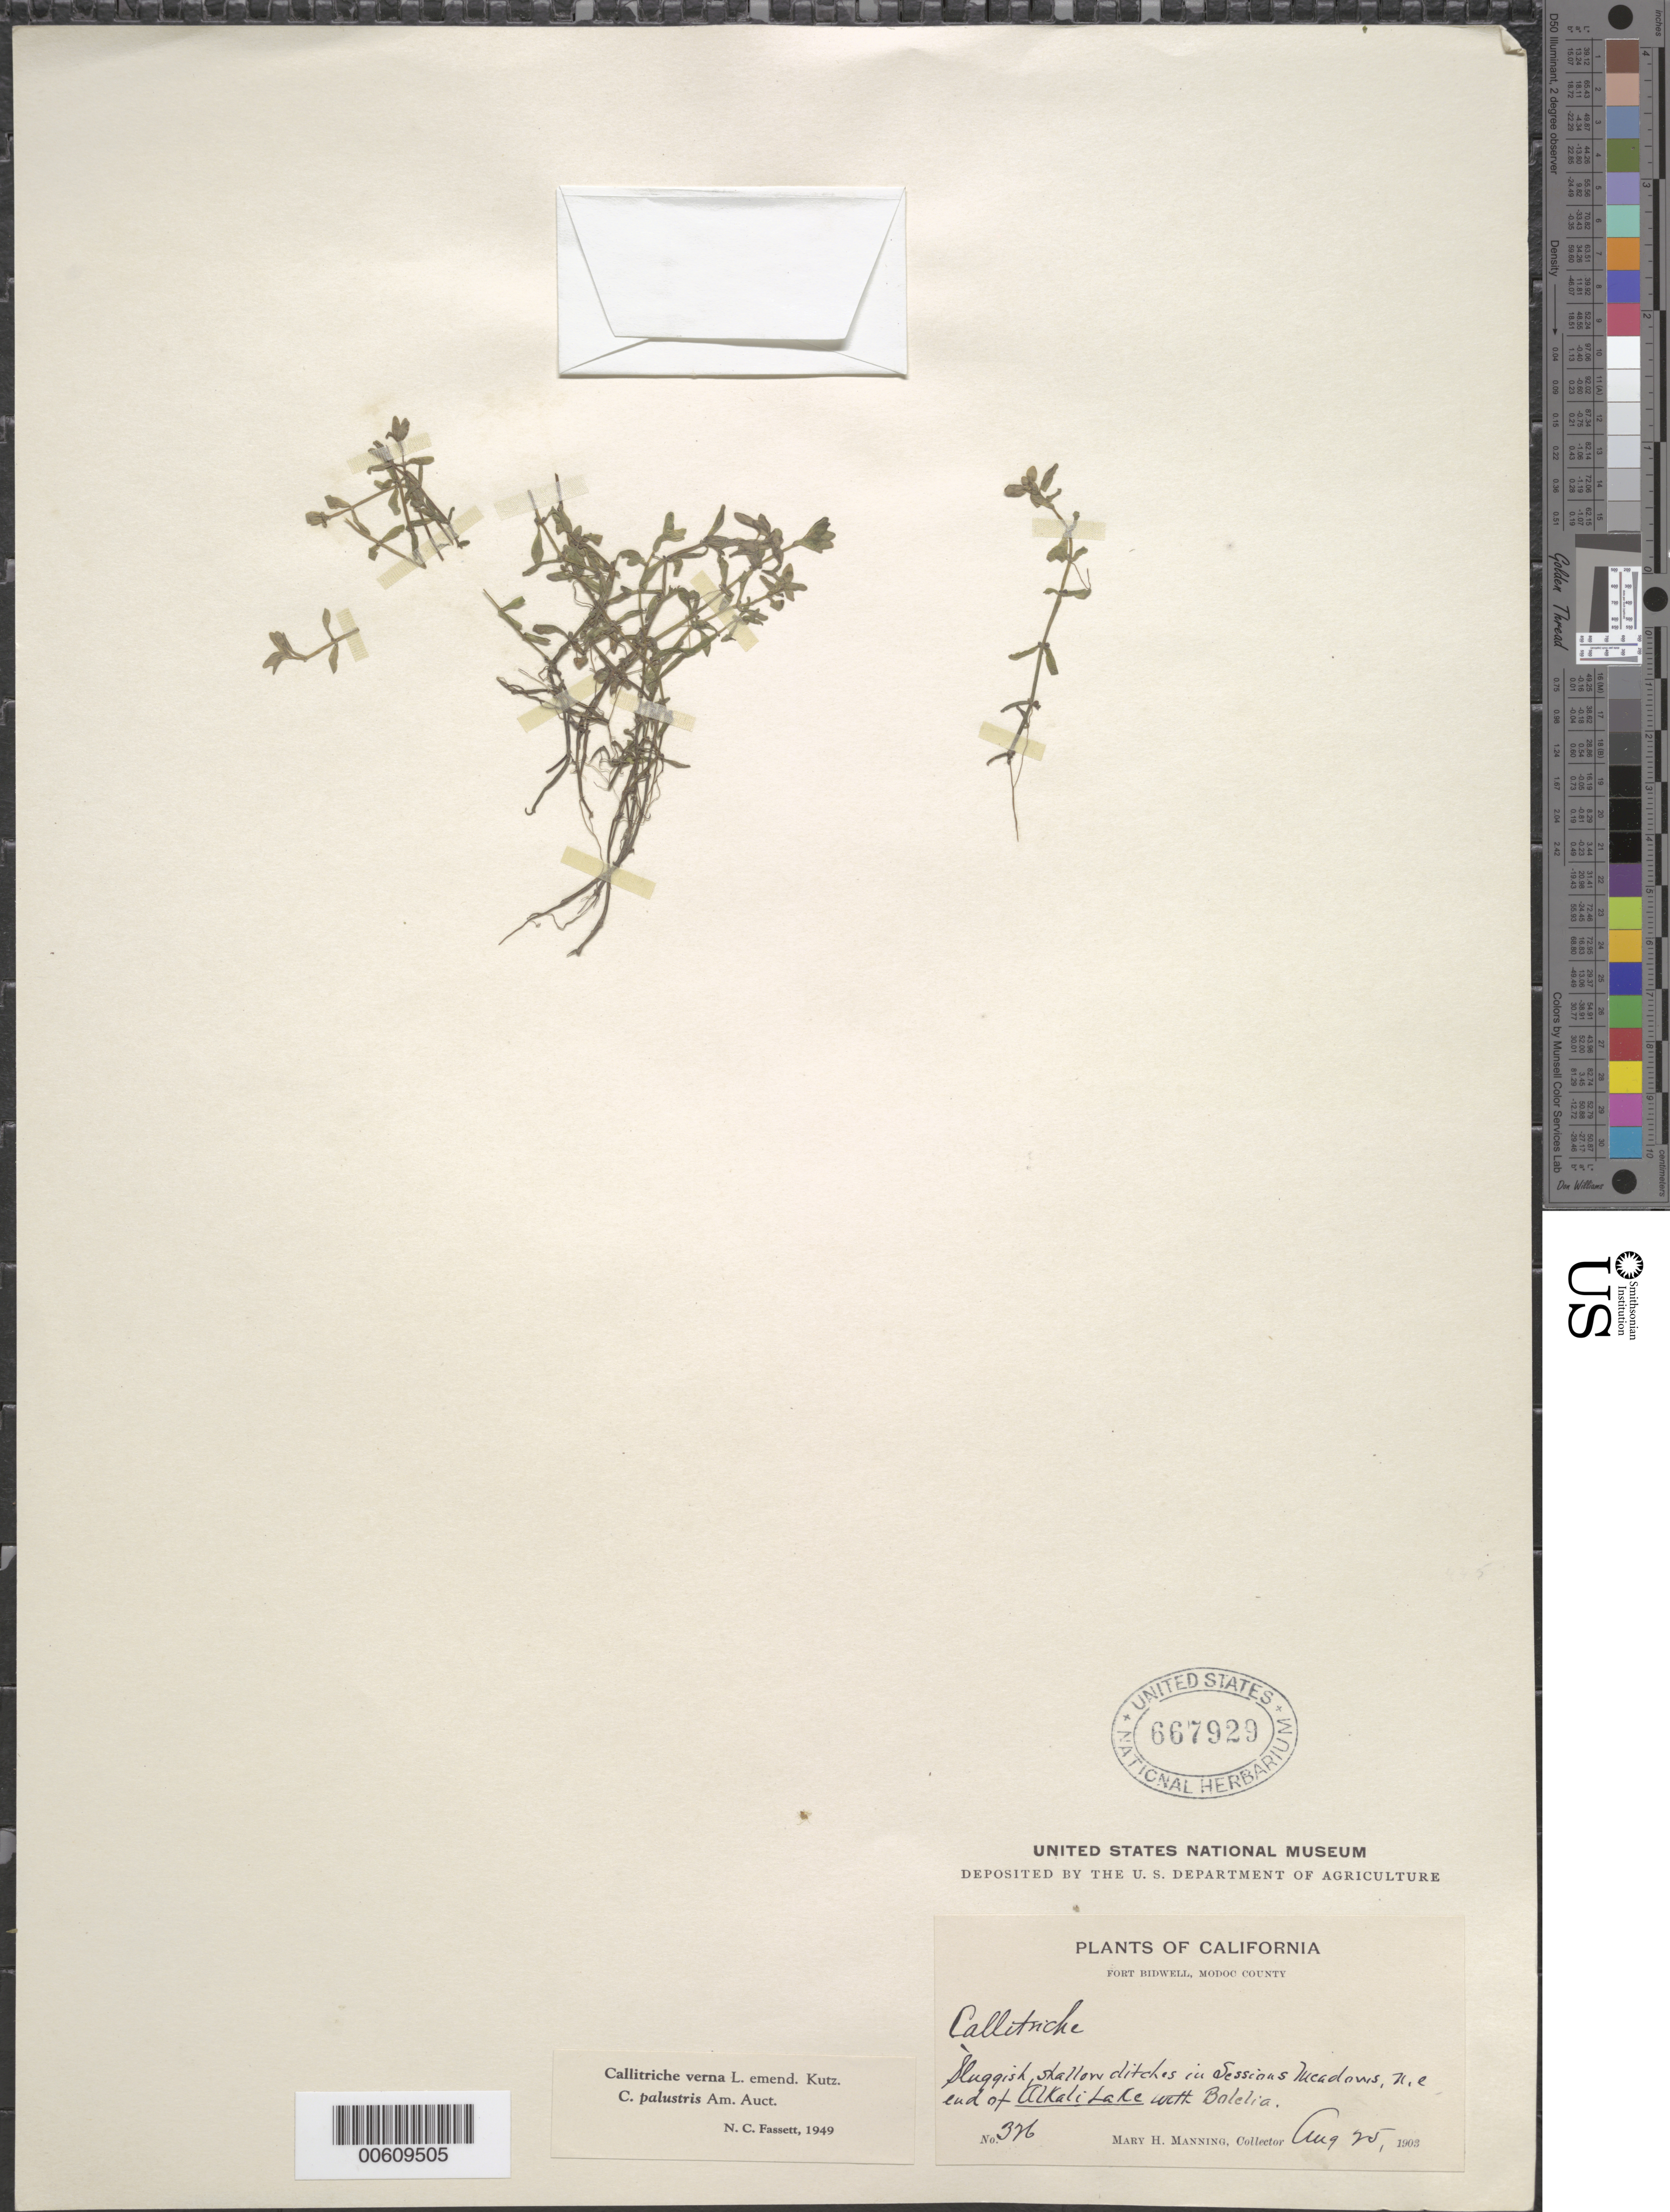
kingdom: Plantae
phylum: Tracheophyta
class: Magnoliopsida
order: Lamiales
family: Plantaginaceae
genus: Callitriche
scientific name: Callitriche verna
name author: L.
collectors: M. Manning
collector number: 376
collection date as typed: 25 Aug 1903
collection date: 1903-08-25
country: United States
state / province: California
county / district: Modoc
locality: Fort Bidwell, Sessions MeadowsNE end of Alkali Lake with Bolelia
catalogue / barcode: US 667929